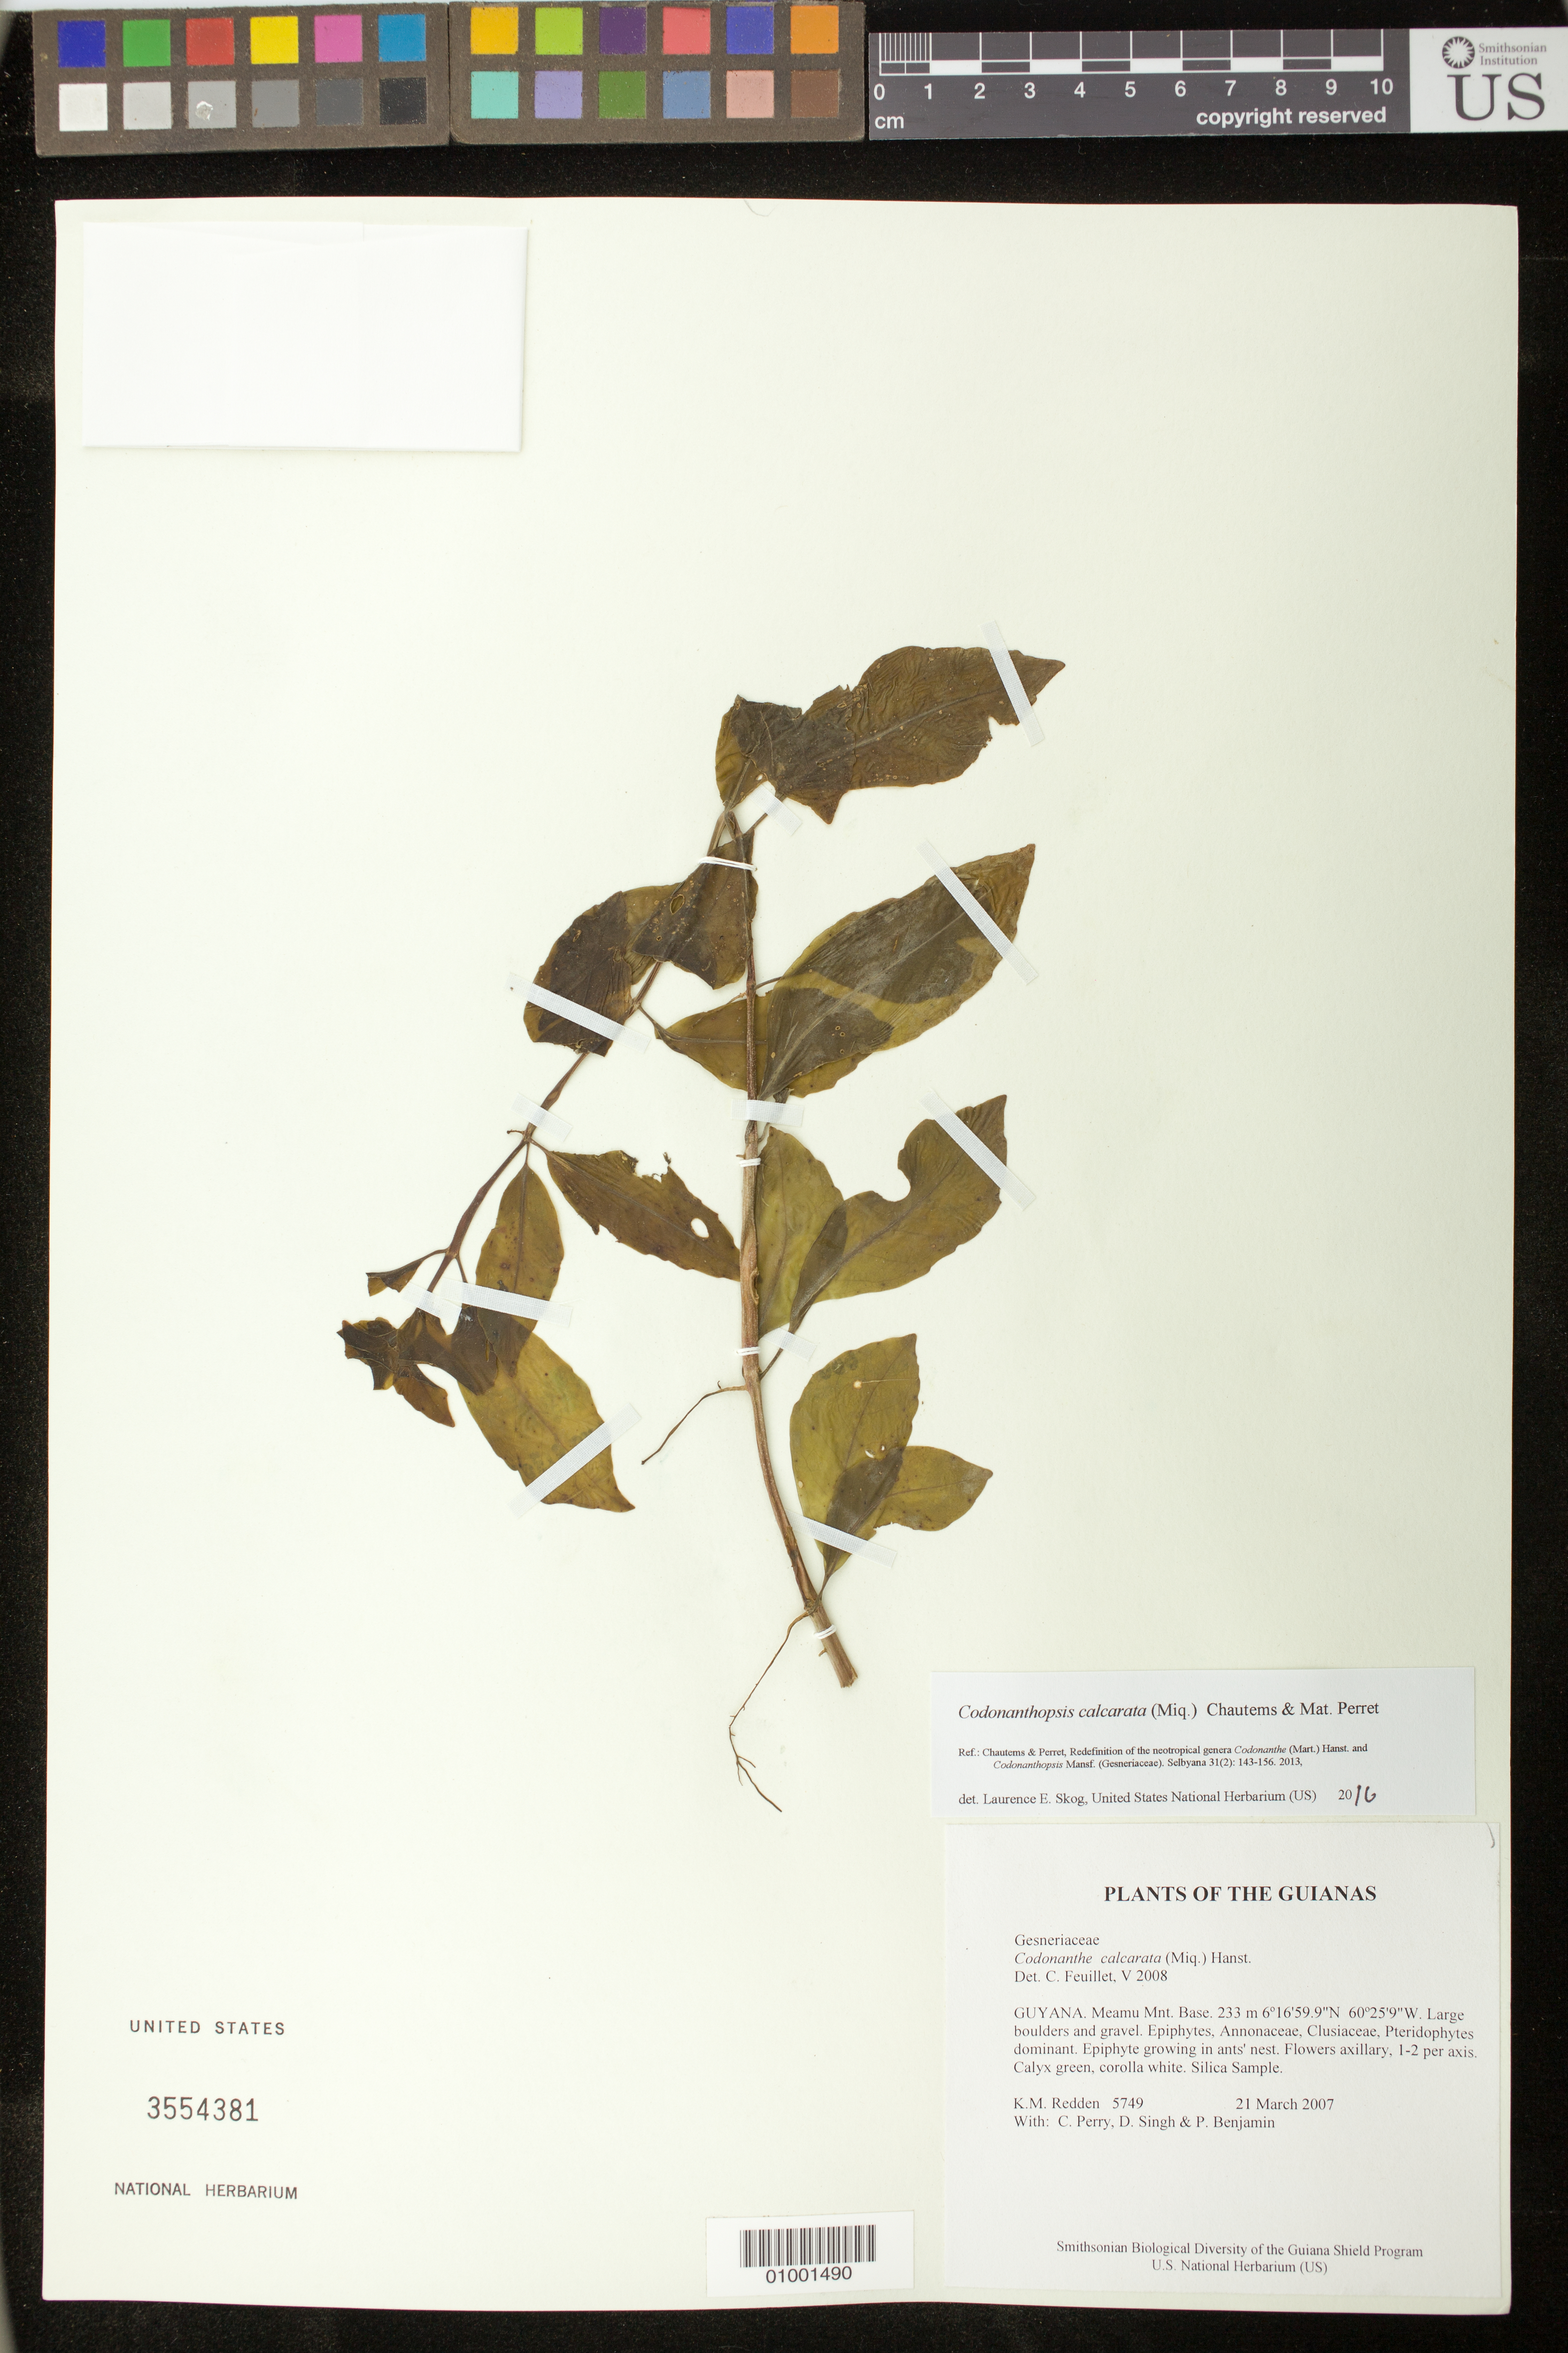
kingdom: Plantae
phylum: Tracheophyta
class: Magnoliopsida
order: Lamiales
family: Gesneriaceae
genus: Codonanthopsis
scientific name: Codonanthopsis calcarata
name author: (Miq.) Chautems & Mat.Perret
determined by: Skog, Laurence E.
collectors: K. M. Redden, C. Perry, D. Singh & P. Benjamin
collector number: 5749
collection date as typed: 21 Mar 2007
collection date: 2007-03-21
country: Guyana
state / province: Cuyuni-Mazaruni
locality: Meamu Mnt. Base.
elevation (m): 233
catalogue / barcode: US 3554381